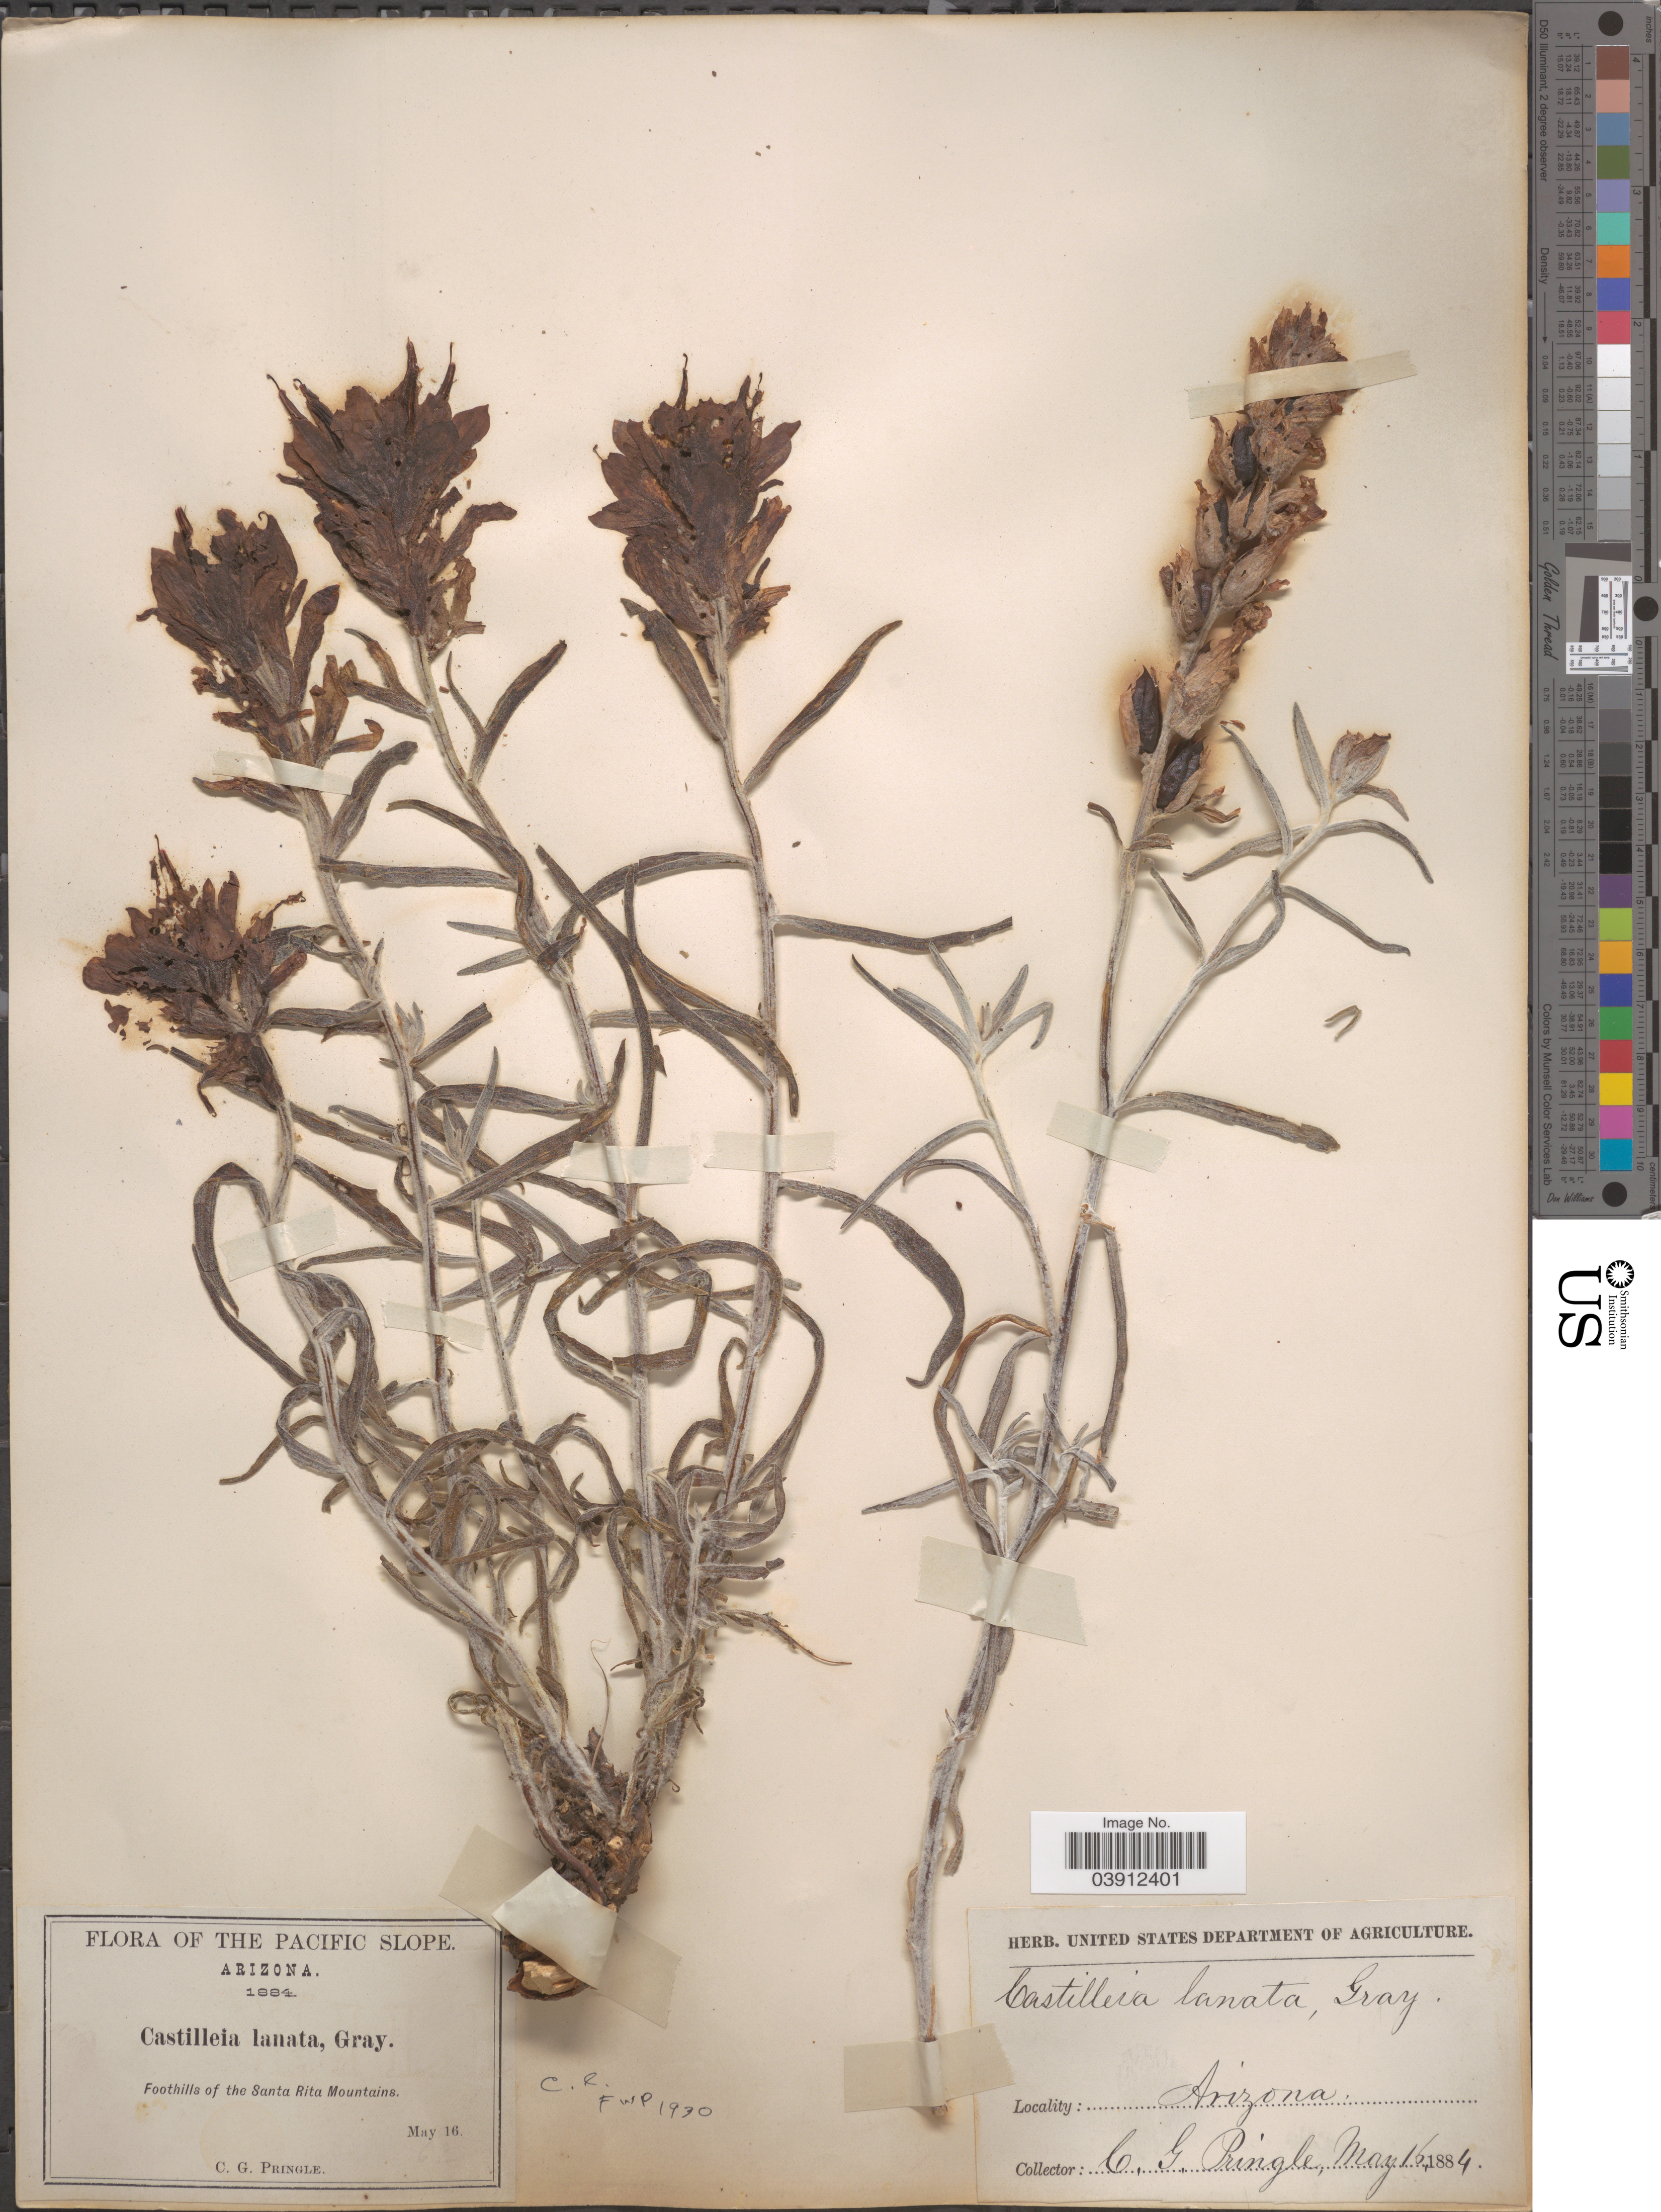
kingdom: Plantae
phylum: Tracheophyta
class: Magnoliopsida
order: Lamiales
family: Orobanchaceae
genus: Castilleja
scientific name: Castilleja lanata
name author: A. Gray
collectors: C. G. Pringle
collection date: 1884-05-16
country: United States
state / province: Arizona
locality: Pacific Slope. Foothills of the Santa Rita Mountains.